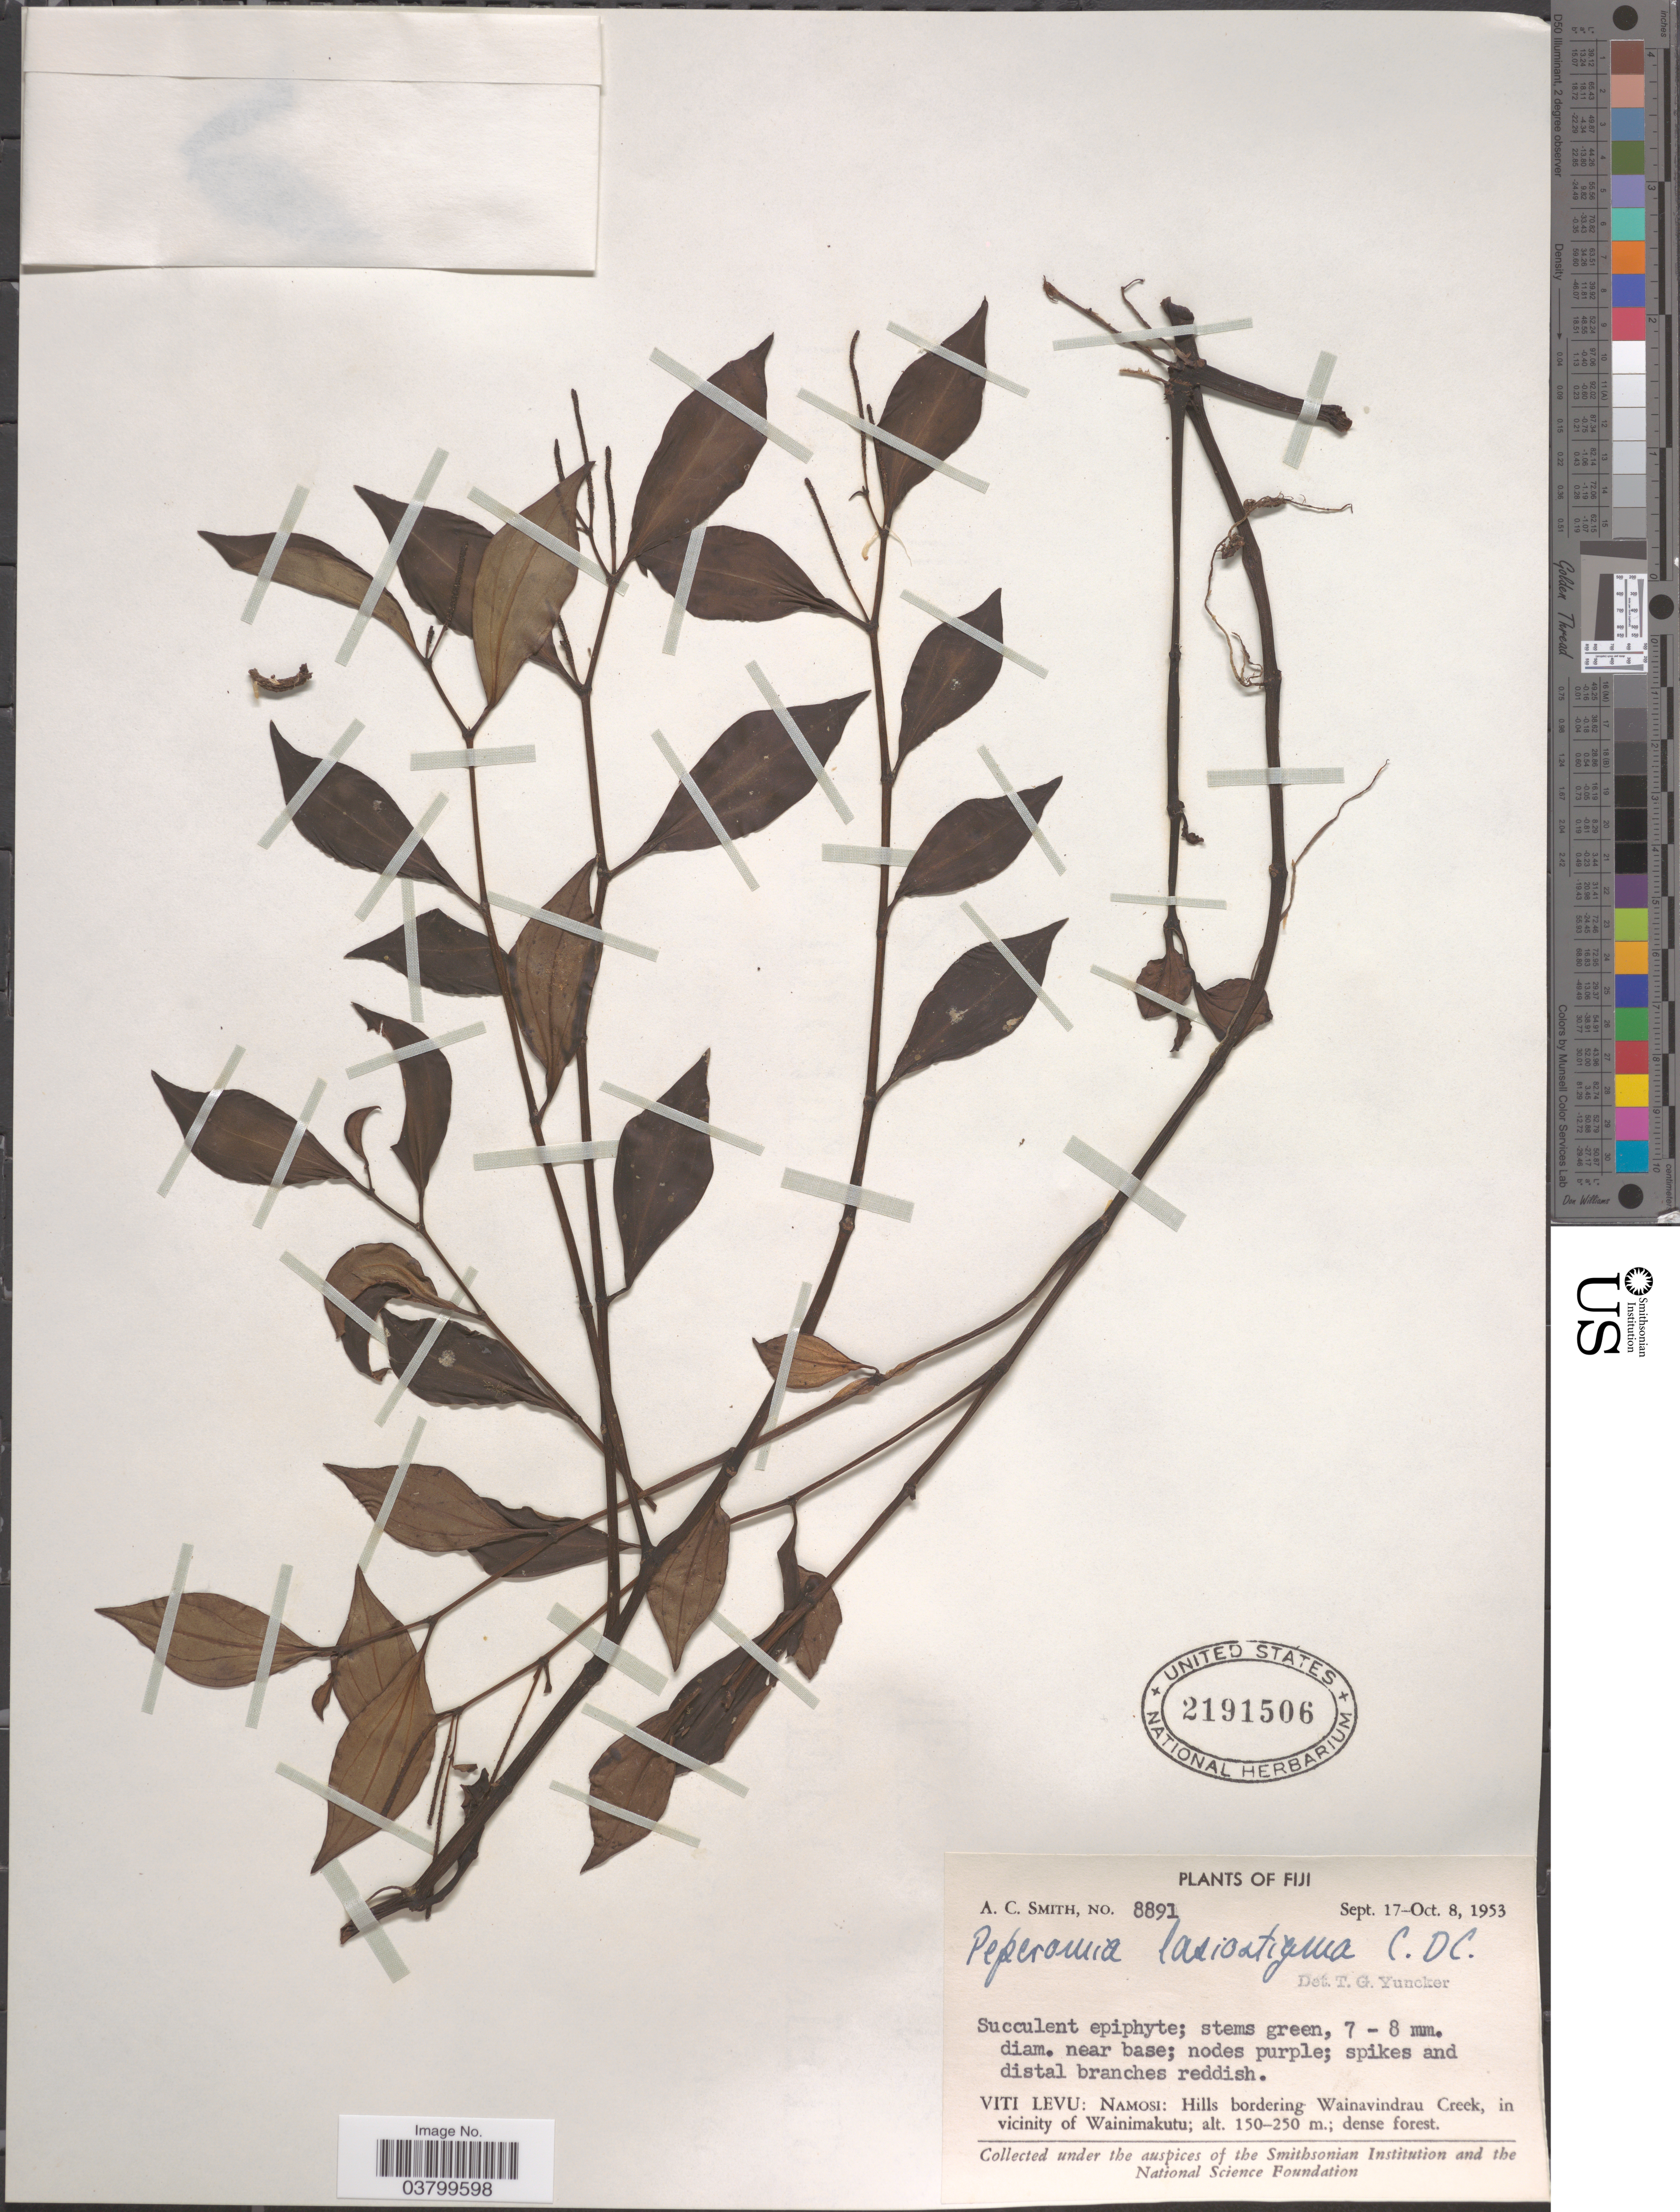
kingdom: Plantae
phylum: Tracheophyta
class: Magnoliopsida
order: Piperales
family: Piperaceae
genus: Peperomia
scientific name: Peperomia lasiostigma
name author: C. DC.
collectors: A. C. Smith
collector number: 8891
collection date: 1953-09-17/1953-10-08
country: Fiji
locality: Viti Levu: Namosi: Hills bordering Wainavindrau Creek, in vicinity of Wainimakutu.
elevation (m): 150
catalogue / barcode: US 2191506